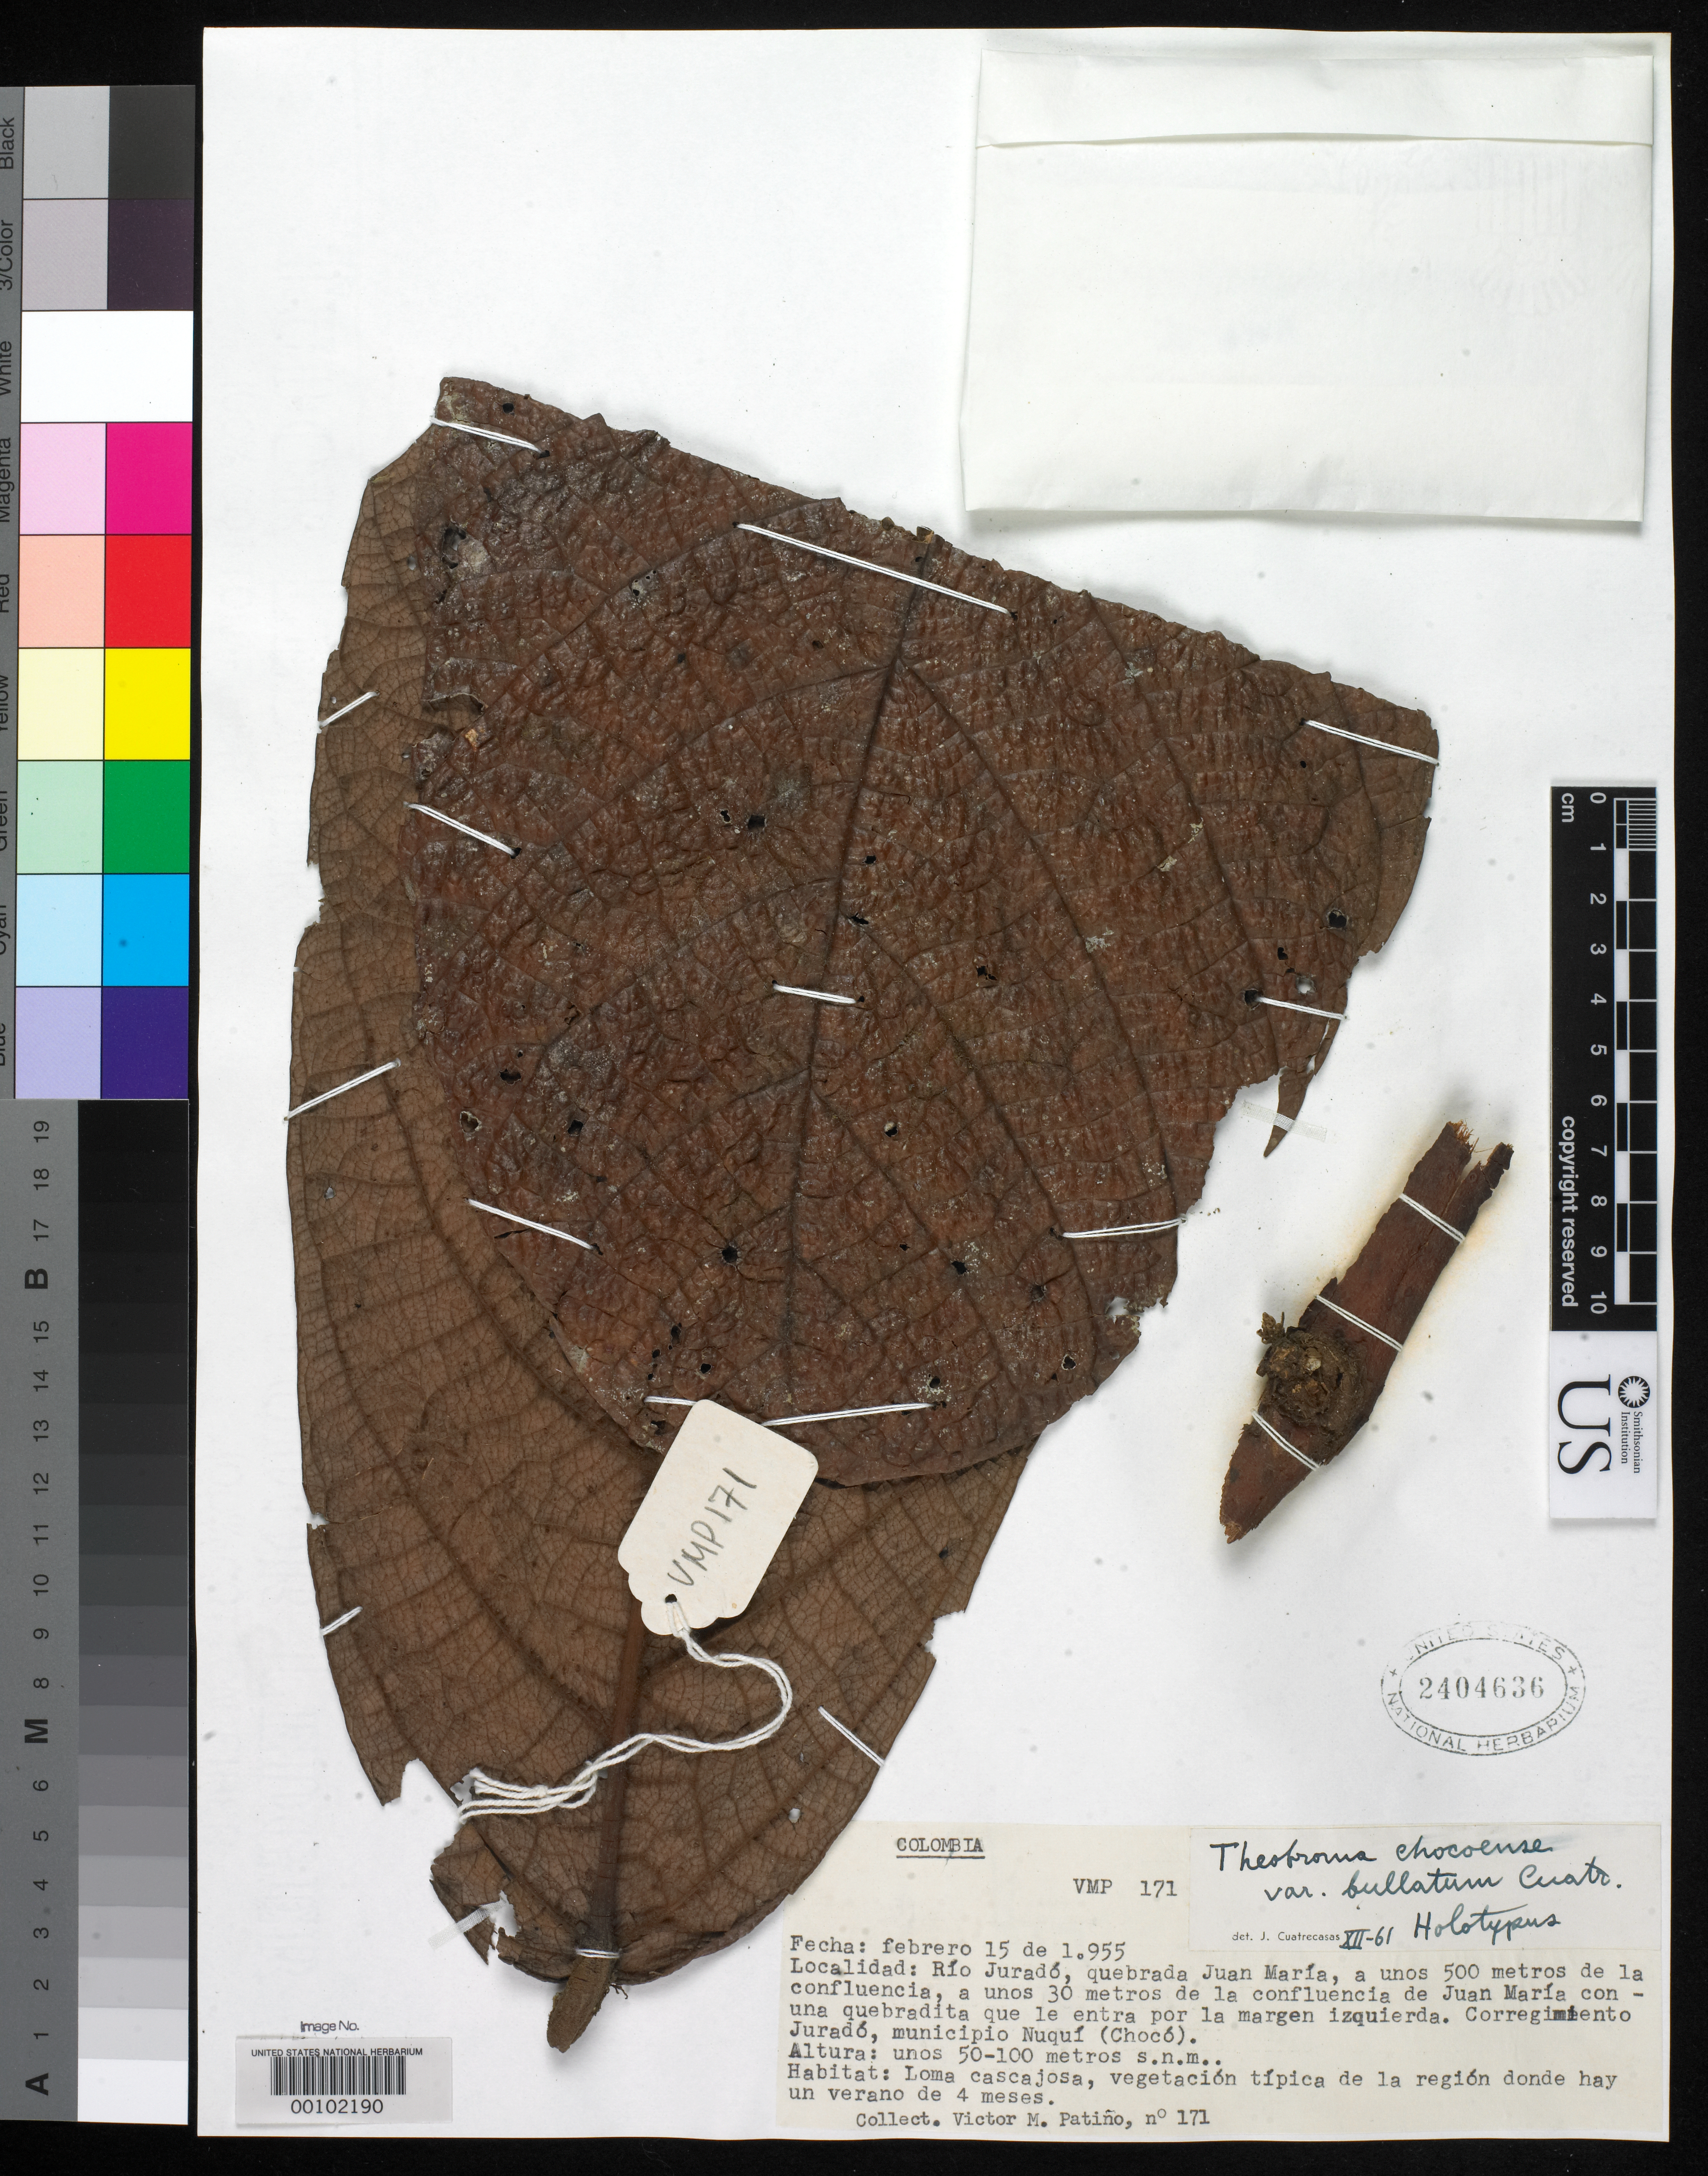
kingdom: Plantae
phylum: Tracheophyta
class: Magnoliopsida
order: Malvales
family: Malvaceae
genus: Theobroma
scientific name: Theobroma chocoense var. bullatum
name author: Cuatrec.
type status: Holotype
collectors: V. M. Patiño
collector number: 171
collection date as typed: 15 Feb 1955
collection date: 1955-02-15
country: Colombia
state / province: Chocó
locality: Río Juradó, quebrada Juan María, a unos 500 metros de la confluencia, a unos 30 metros de la confluencia de Juan María con una quebradita que le entra por la margen izquierda. Corregimiento Juradó, municipio Nuquí.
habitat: Loma cascajosa, vegetación típica de la región donde hay un verano de 4 meses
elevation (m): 50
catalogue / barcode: US 2404636